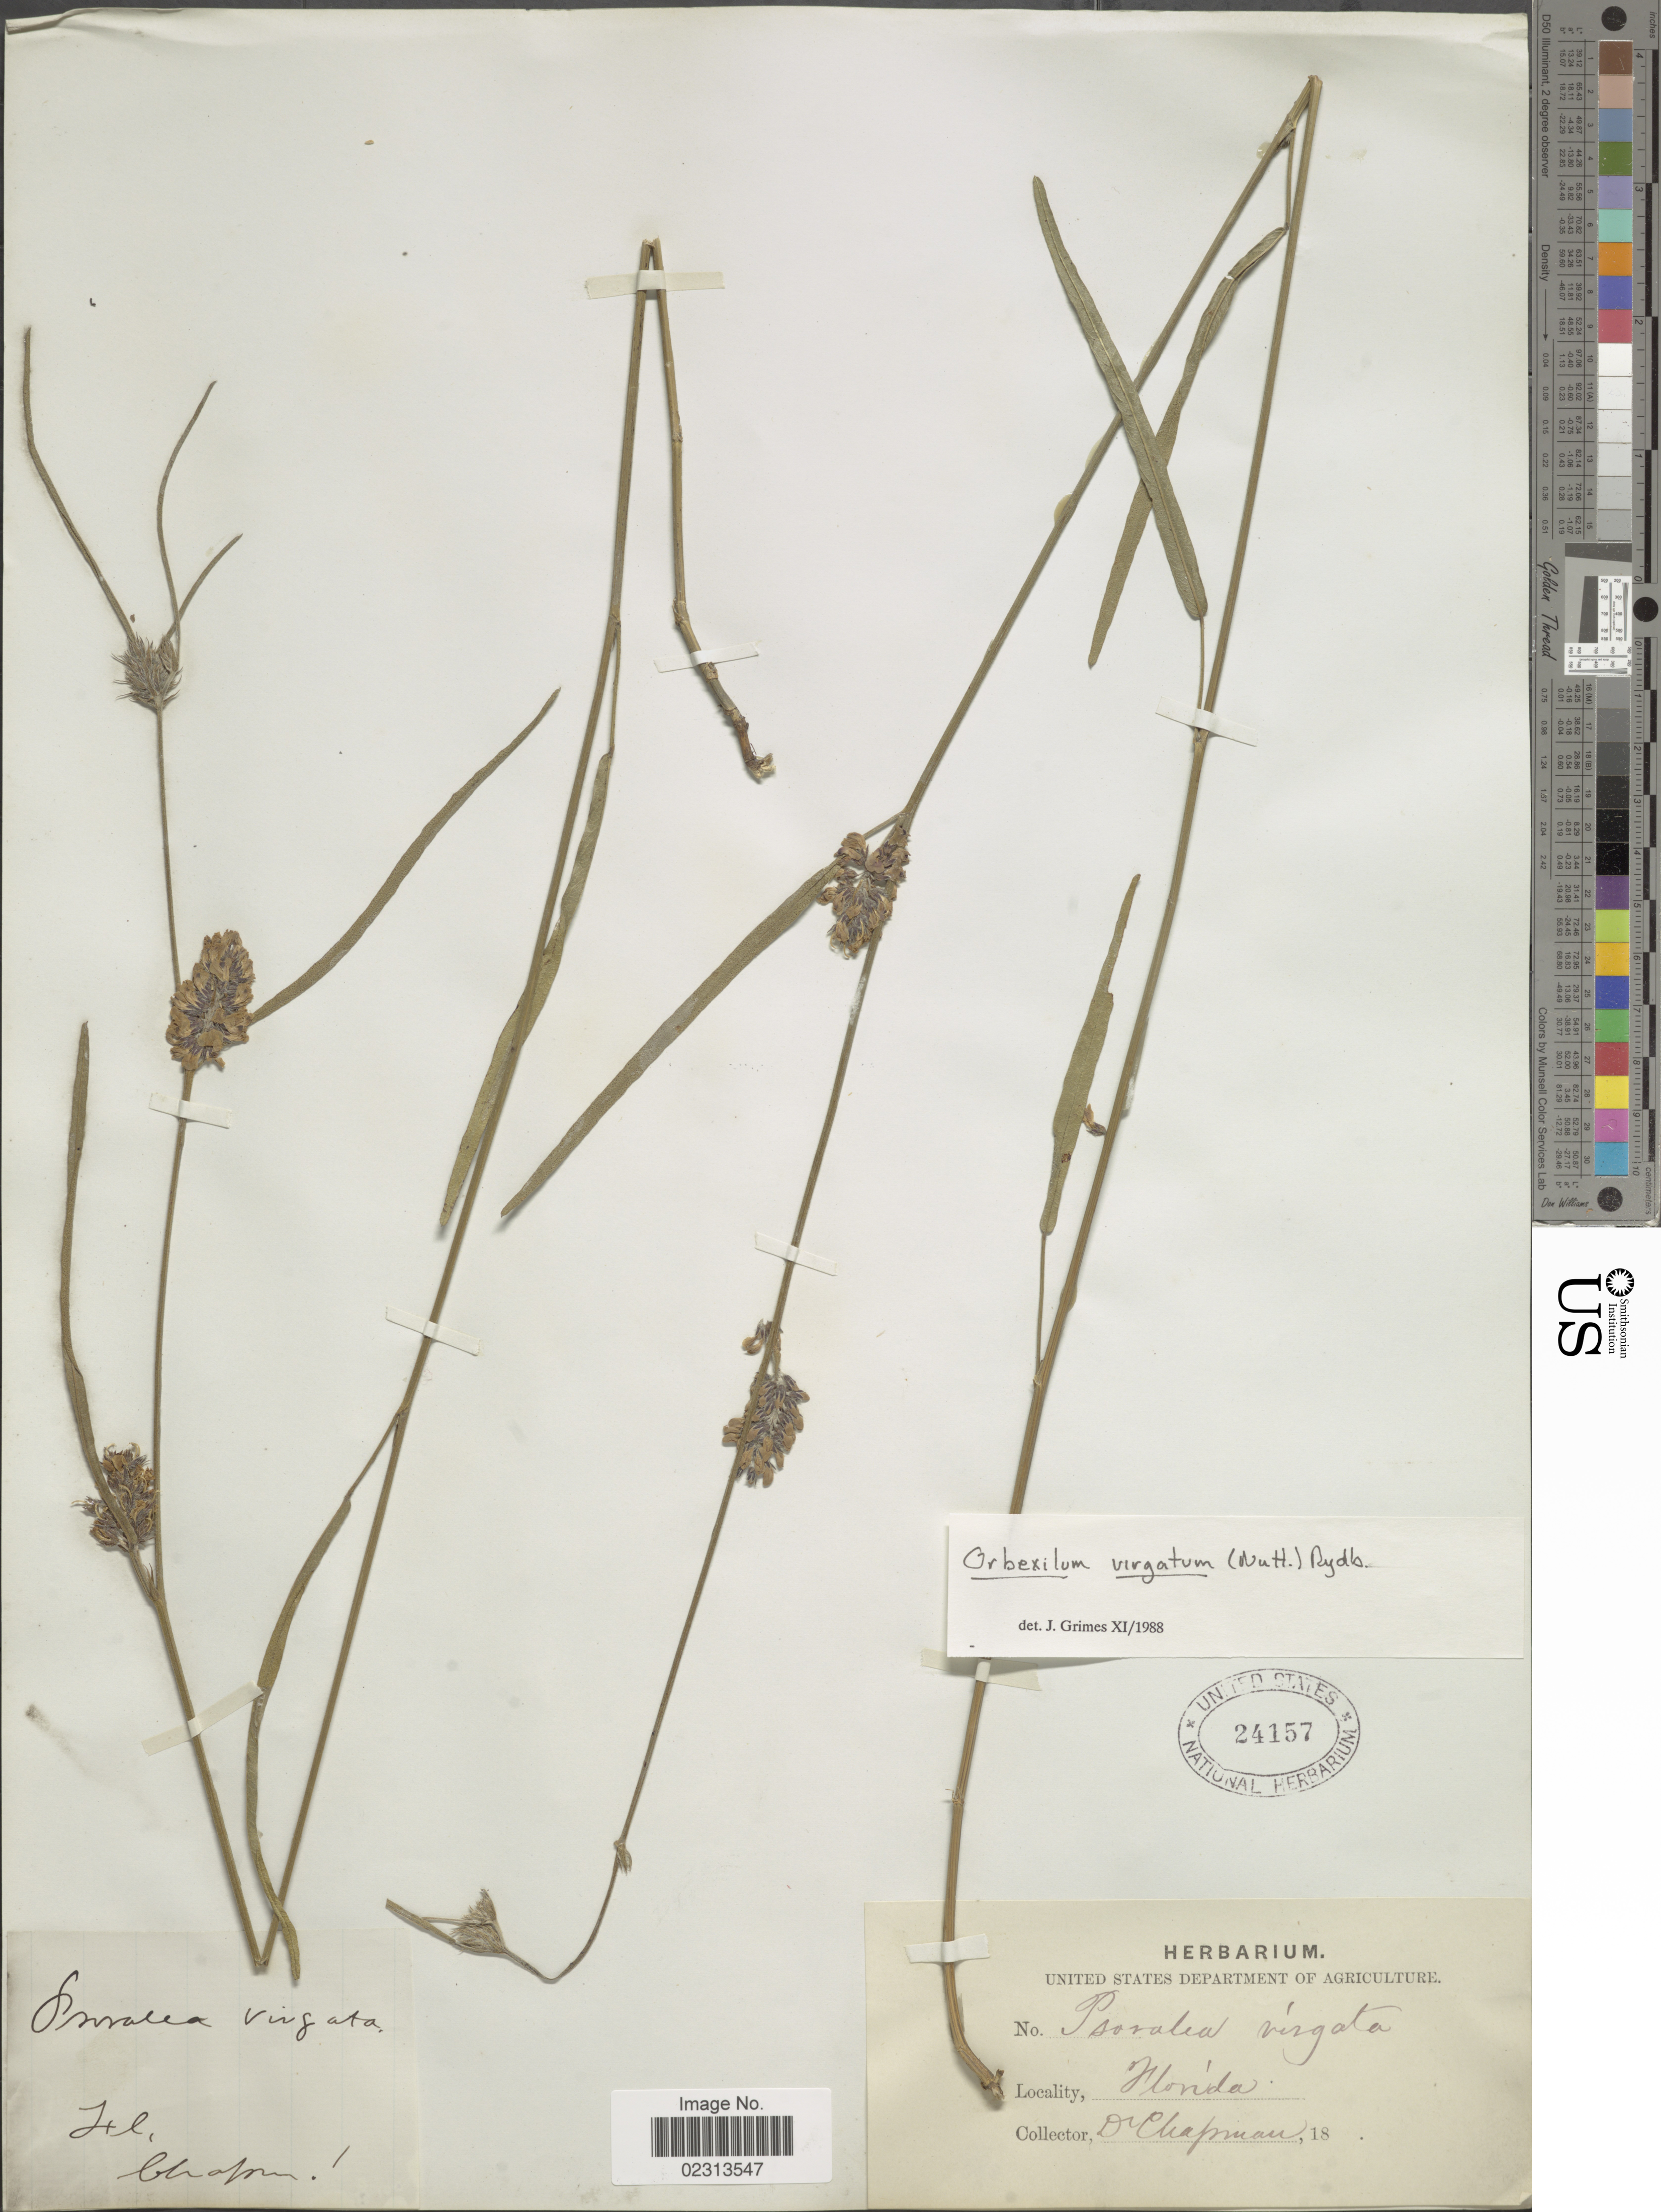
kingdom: Plantae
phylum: Tracheophyta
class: Magnoliopsida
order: Fabales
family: Fabaceae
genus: Orbexilum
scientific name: Orbexilum virgatum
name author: (Nutt.) Rydb.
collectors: A. Chapman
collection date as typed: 18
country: United States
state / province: Florida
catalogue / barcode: US 24157